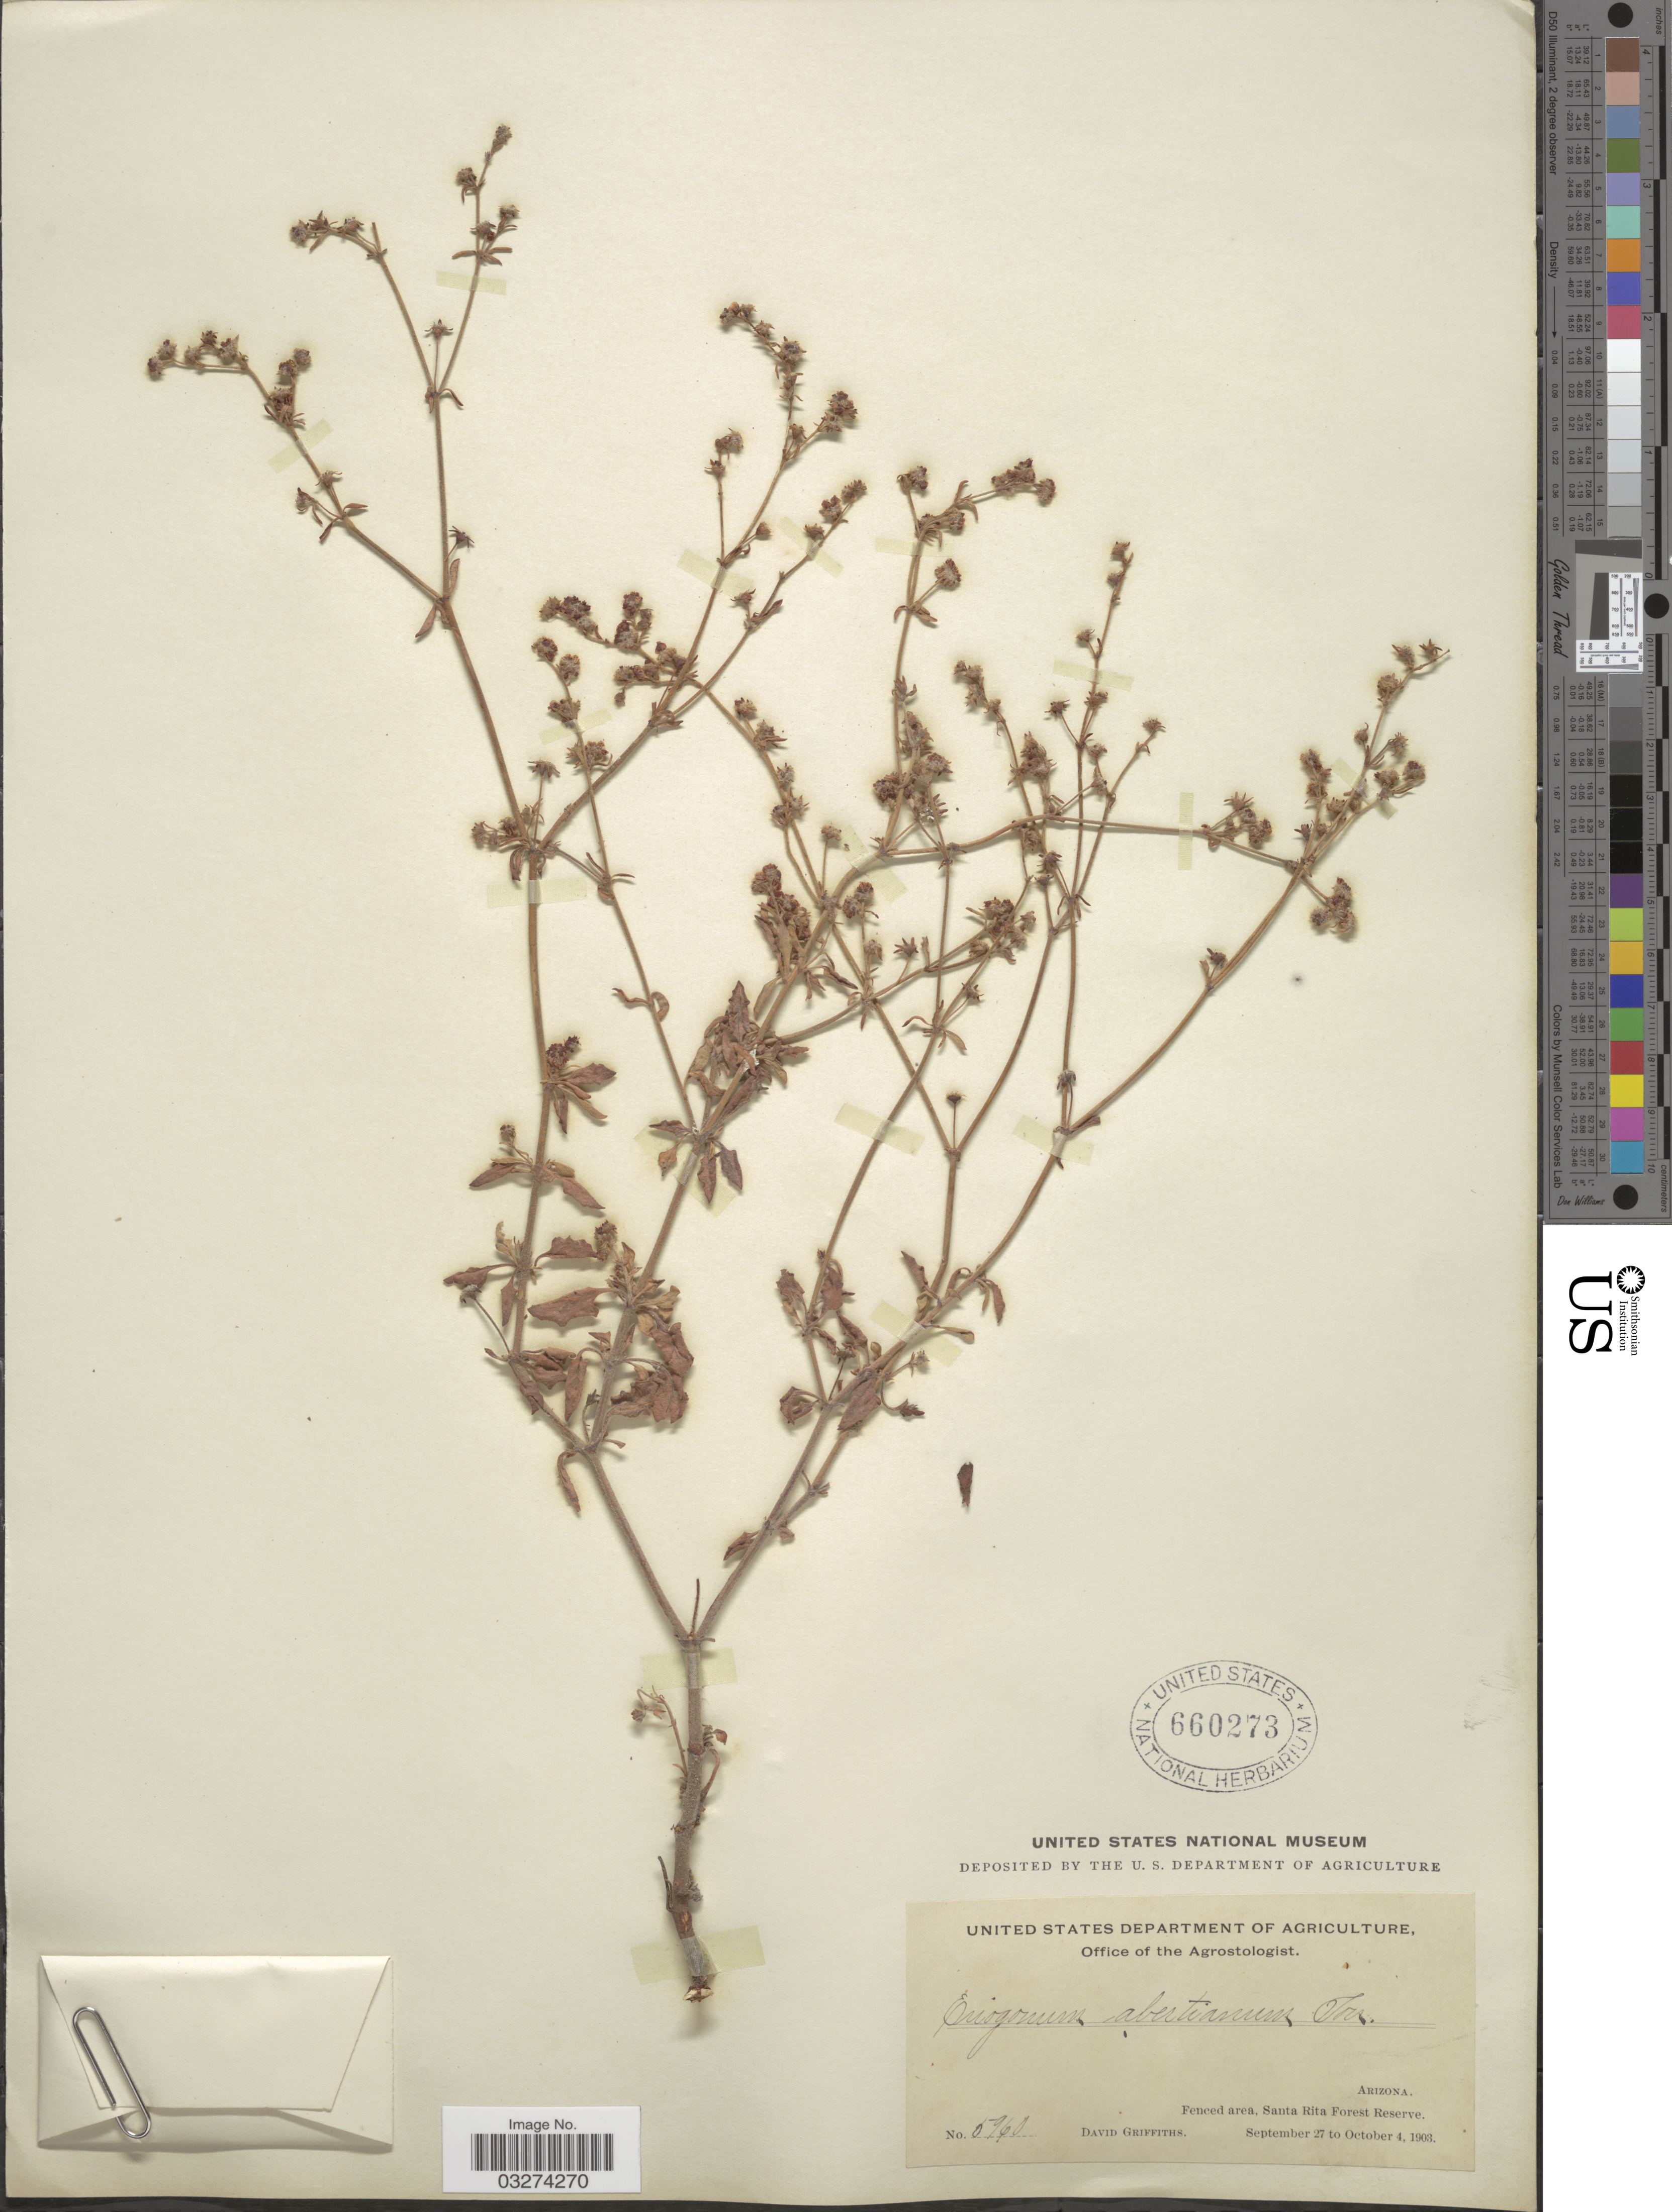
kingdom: Plantae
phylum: Tracheophyta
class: Magnoliopsida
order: Caryophyllales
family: Polygonaceae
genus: Eriogonum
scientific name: Eriogonum abertianum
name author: Torr.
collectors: D. Griffiths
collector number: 5960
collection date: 1903-09-27/1903-10-04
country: United States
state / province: Arizona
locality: Fenced area, Santa Rita Forest Reserve.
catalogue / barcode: US 660273